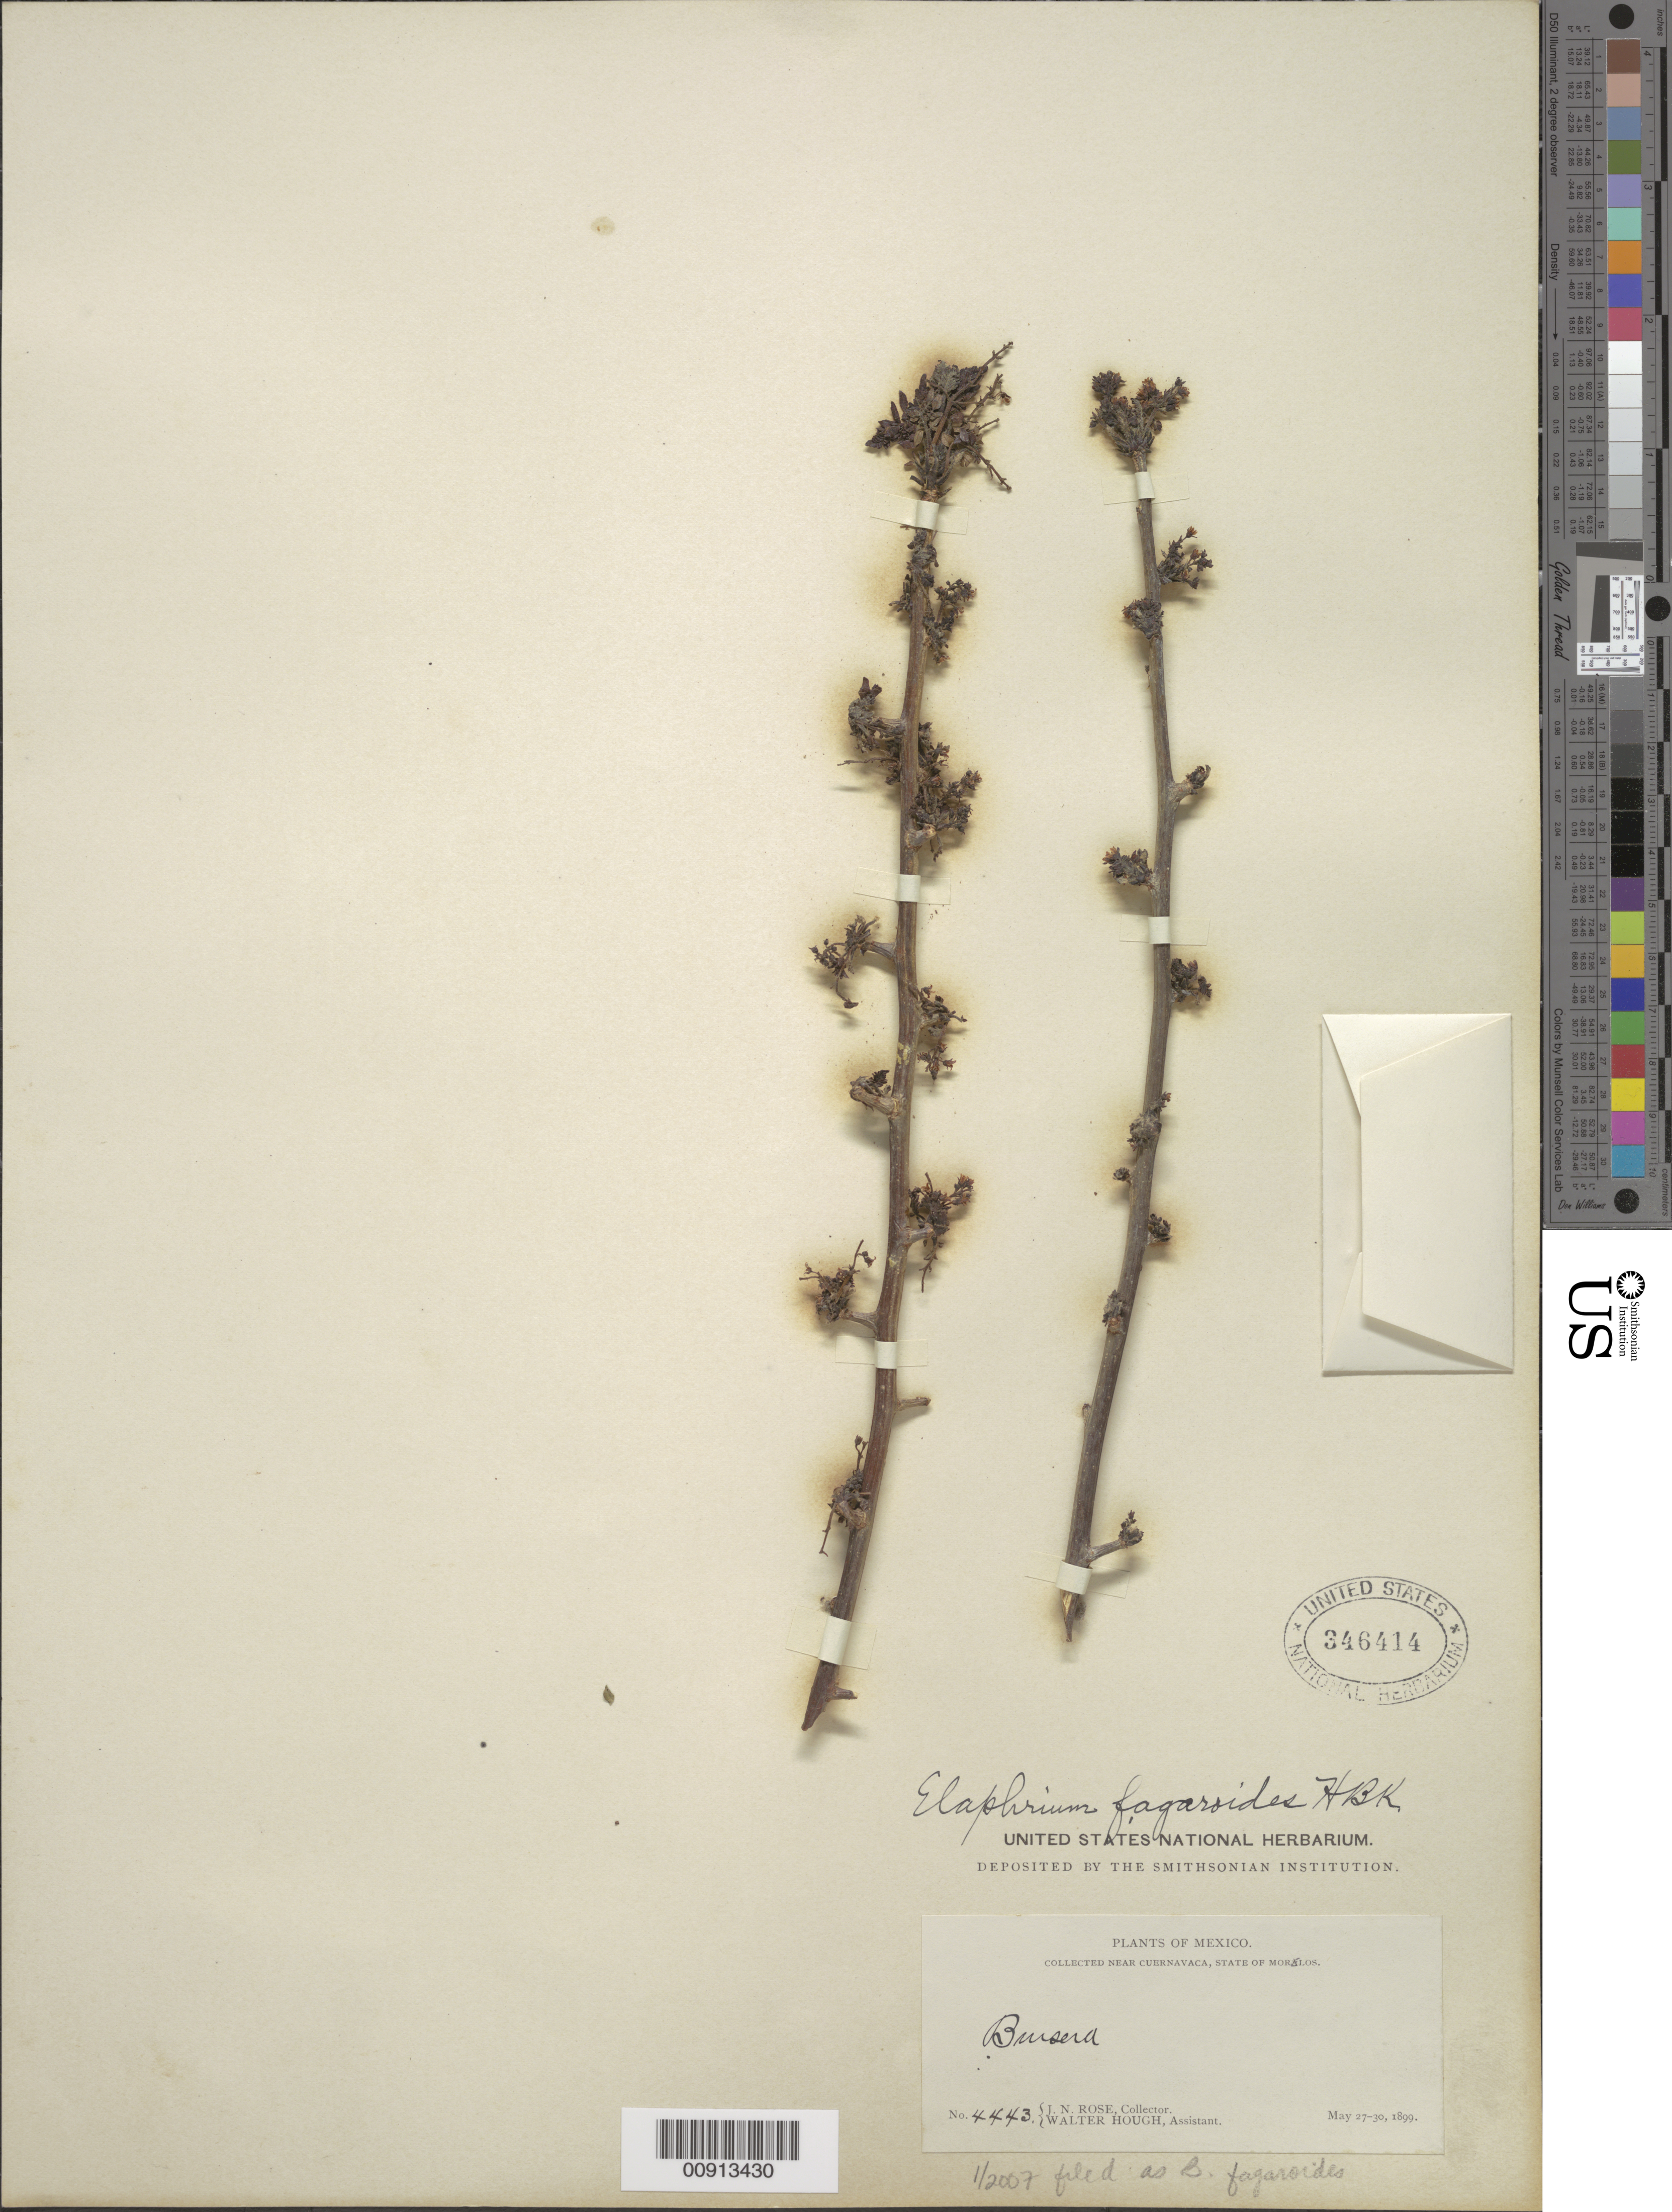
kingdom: Plantae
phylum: Tracheophyta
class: Magnoliopsida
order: Sapindales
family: Burseraceae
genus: Bursera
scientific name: Bursera inaguensis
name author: Britton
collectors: J. N. Rose & W. Hough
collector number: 4443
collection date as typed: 27 May 1899 to 30 May 1899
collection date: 1899-05-27/1899-05-30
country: Mexico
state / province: Morelos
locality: Near Cuernavaca, State of Morelos.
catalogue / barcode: US 346414